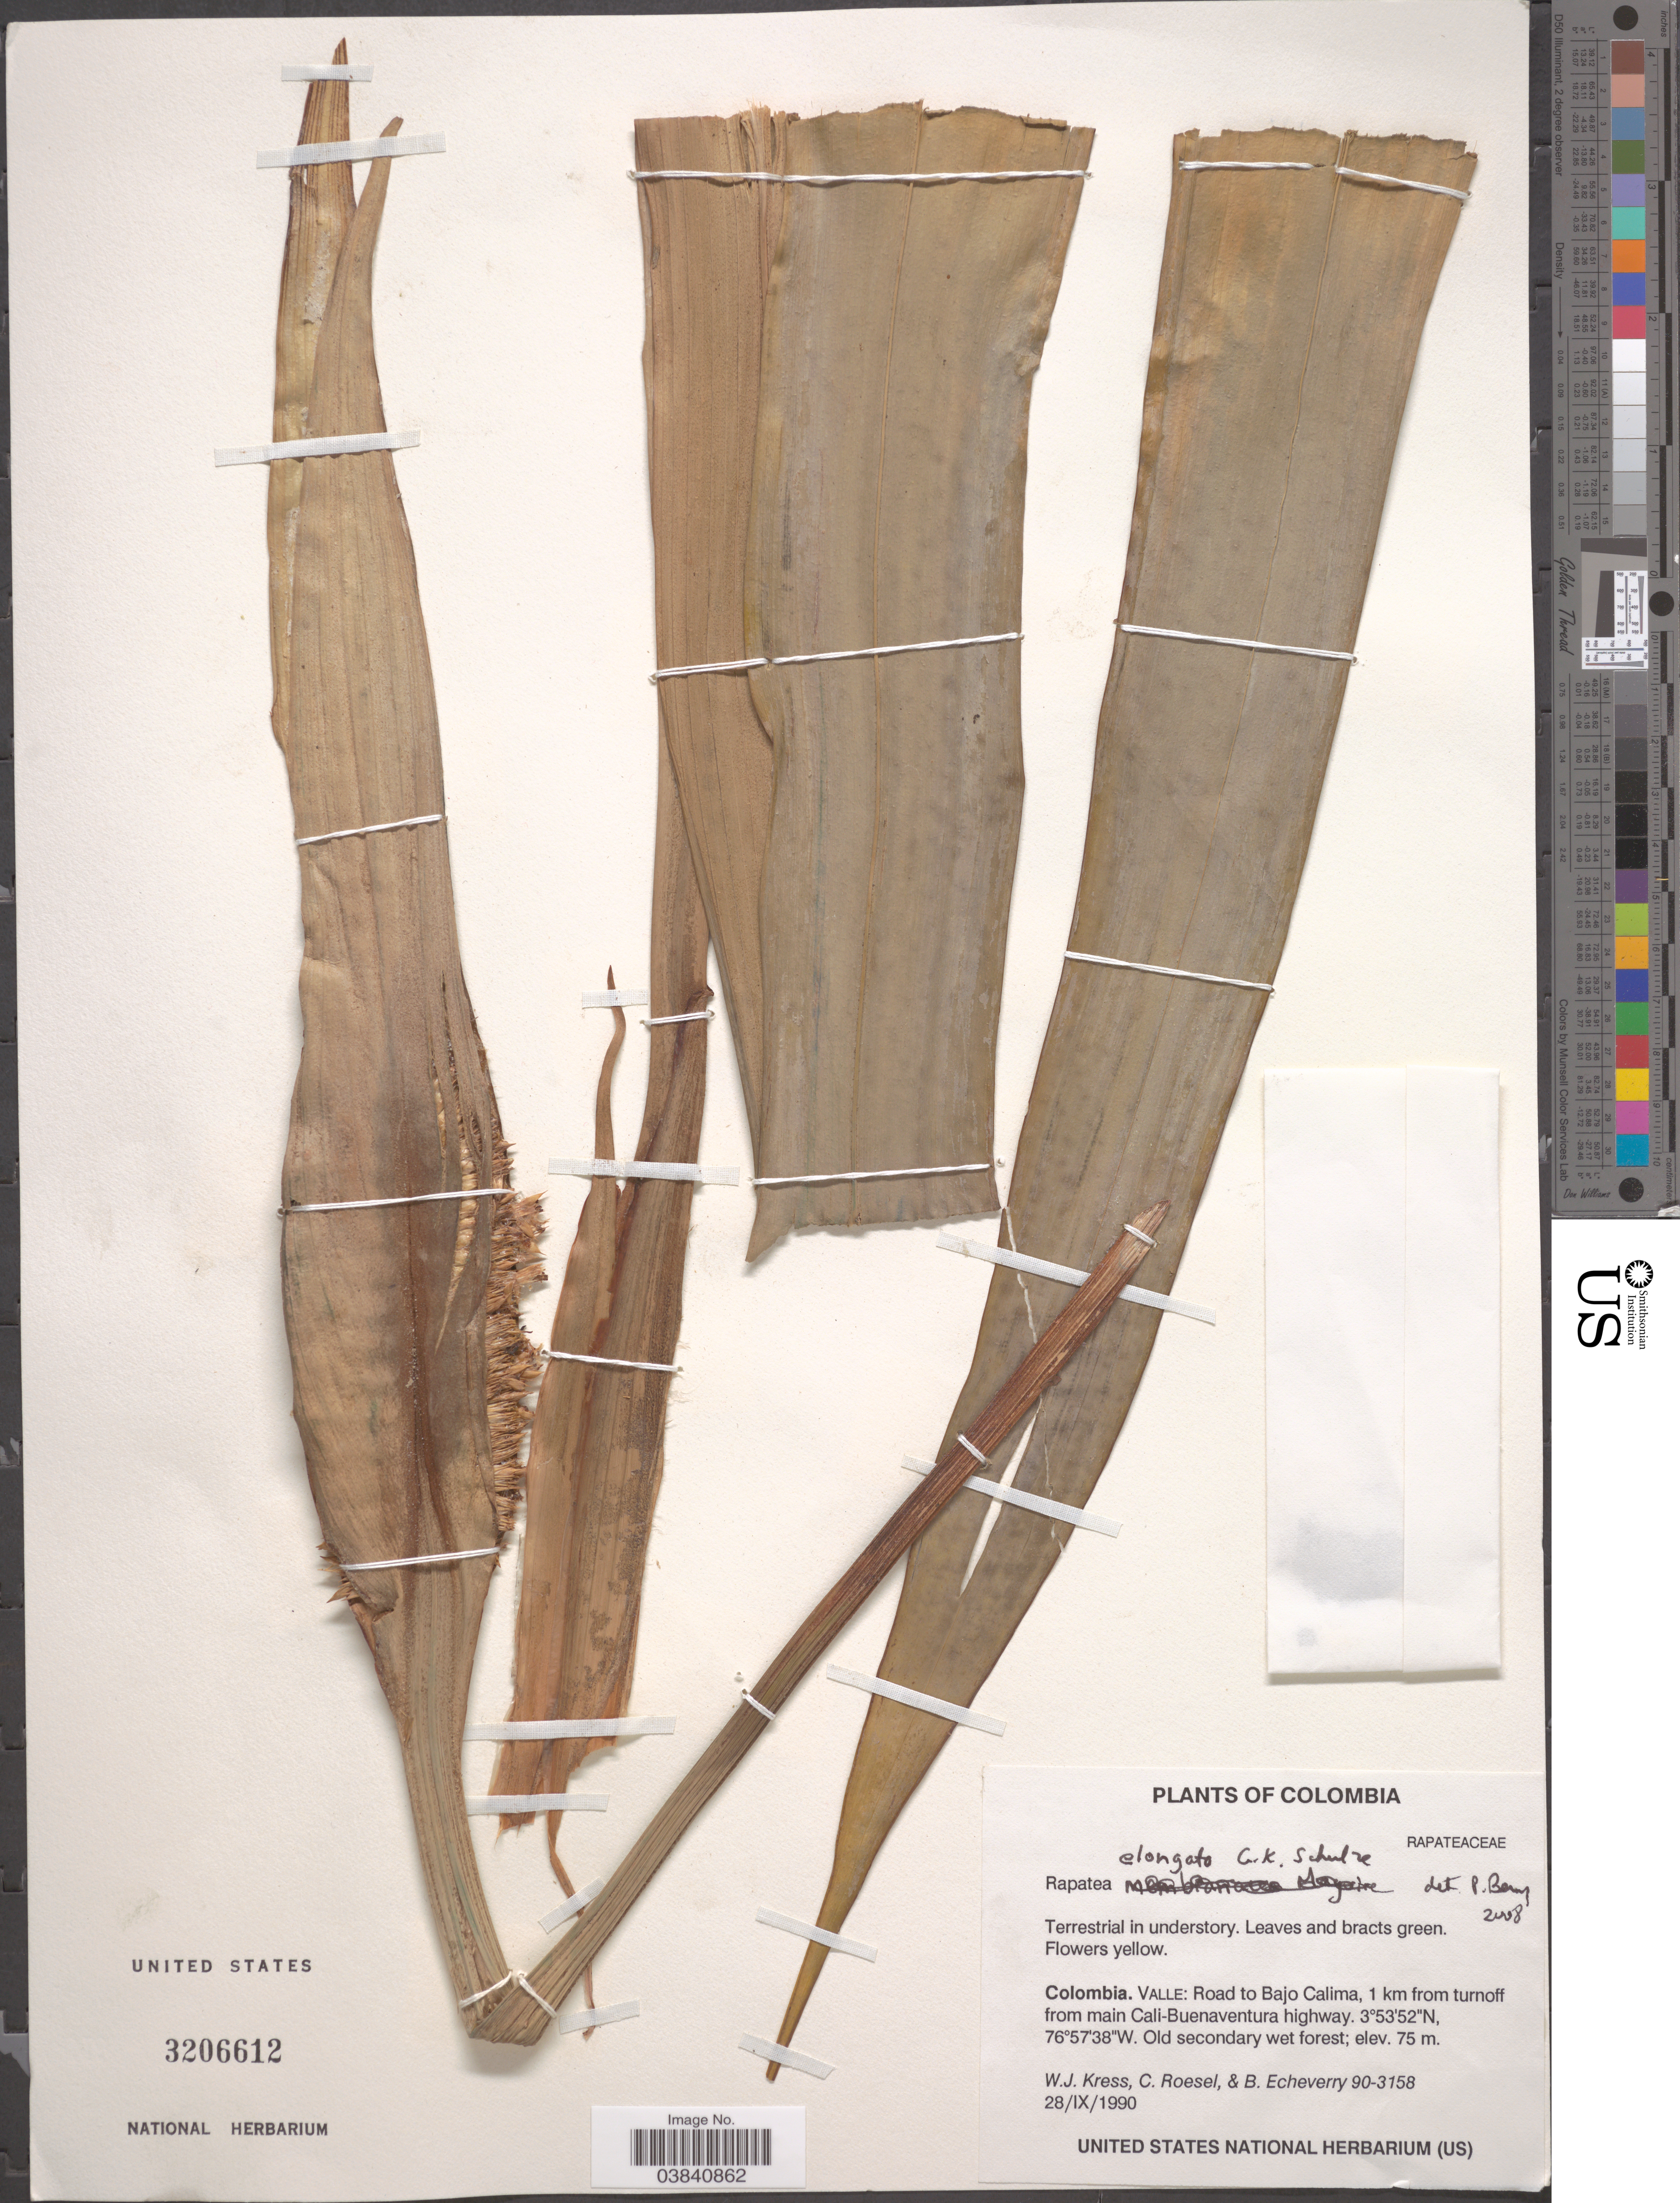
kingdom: Plantae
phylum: Tracheophyta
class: Liliopsida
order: Poales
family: Rapateaceae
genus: Rapatea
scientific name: Rapatea elongata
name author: G. Schulze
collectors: W. J. Kress, C. S. Roesel & B. Echeverry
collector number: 90-3158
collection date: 1990-09-28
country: Colombia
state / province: Valle del Cauca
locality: Valle: Road to Bajo Calima, 1 km from tunroff from main Cali-Buenaventura highway.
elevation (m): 75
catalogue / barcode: US 3206612